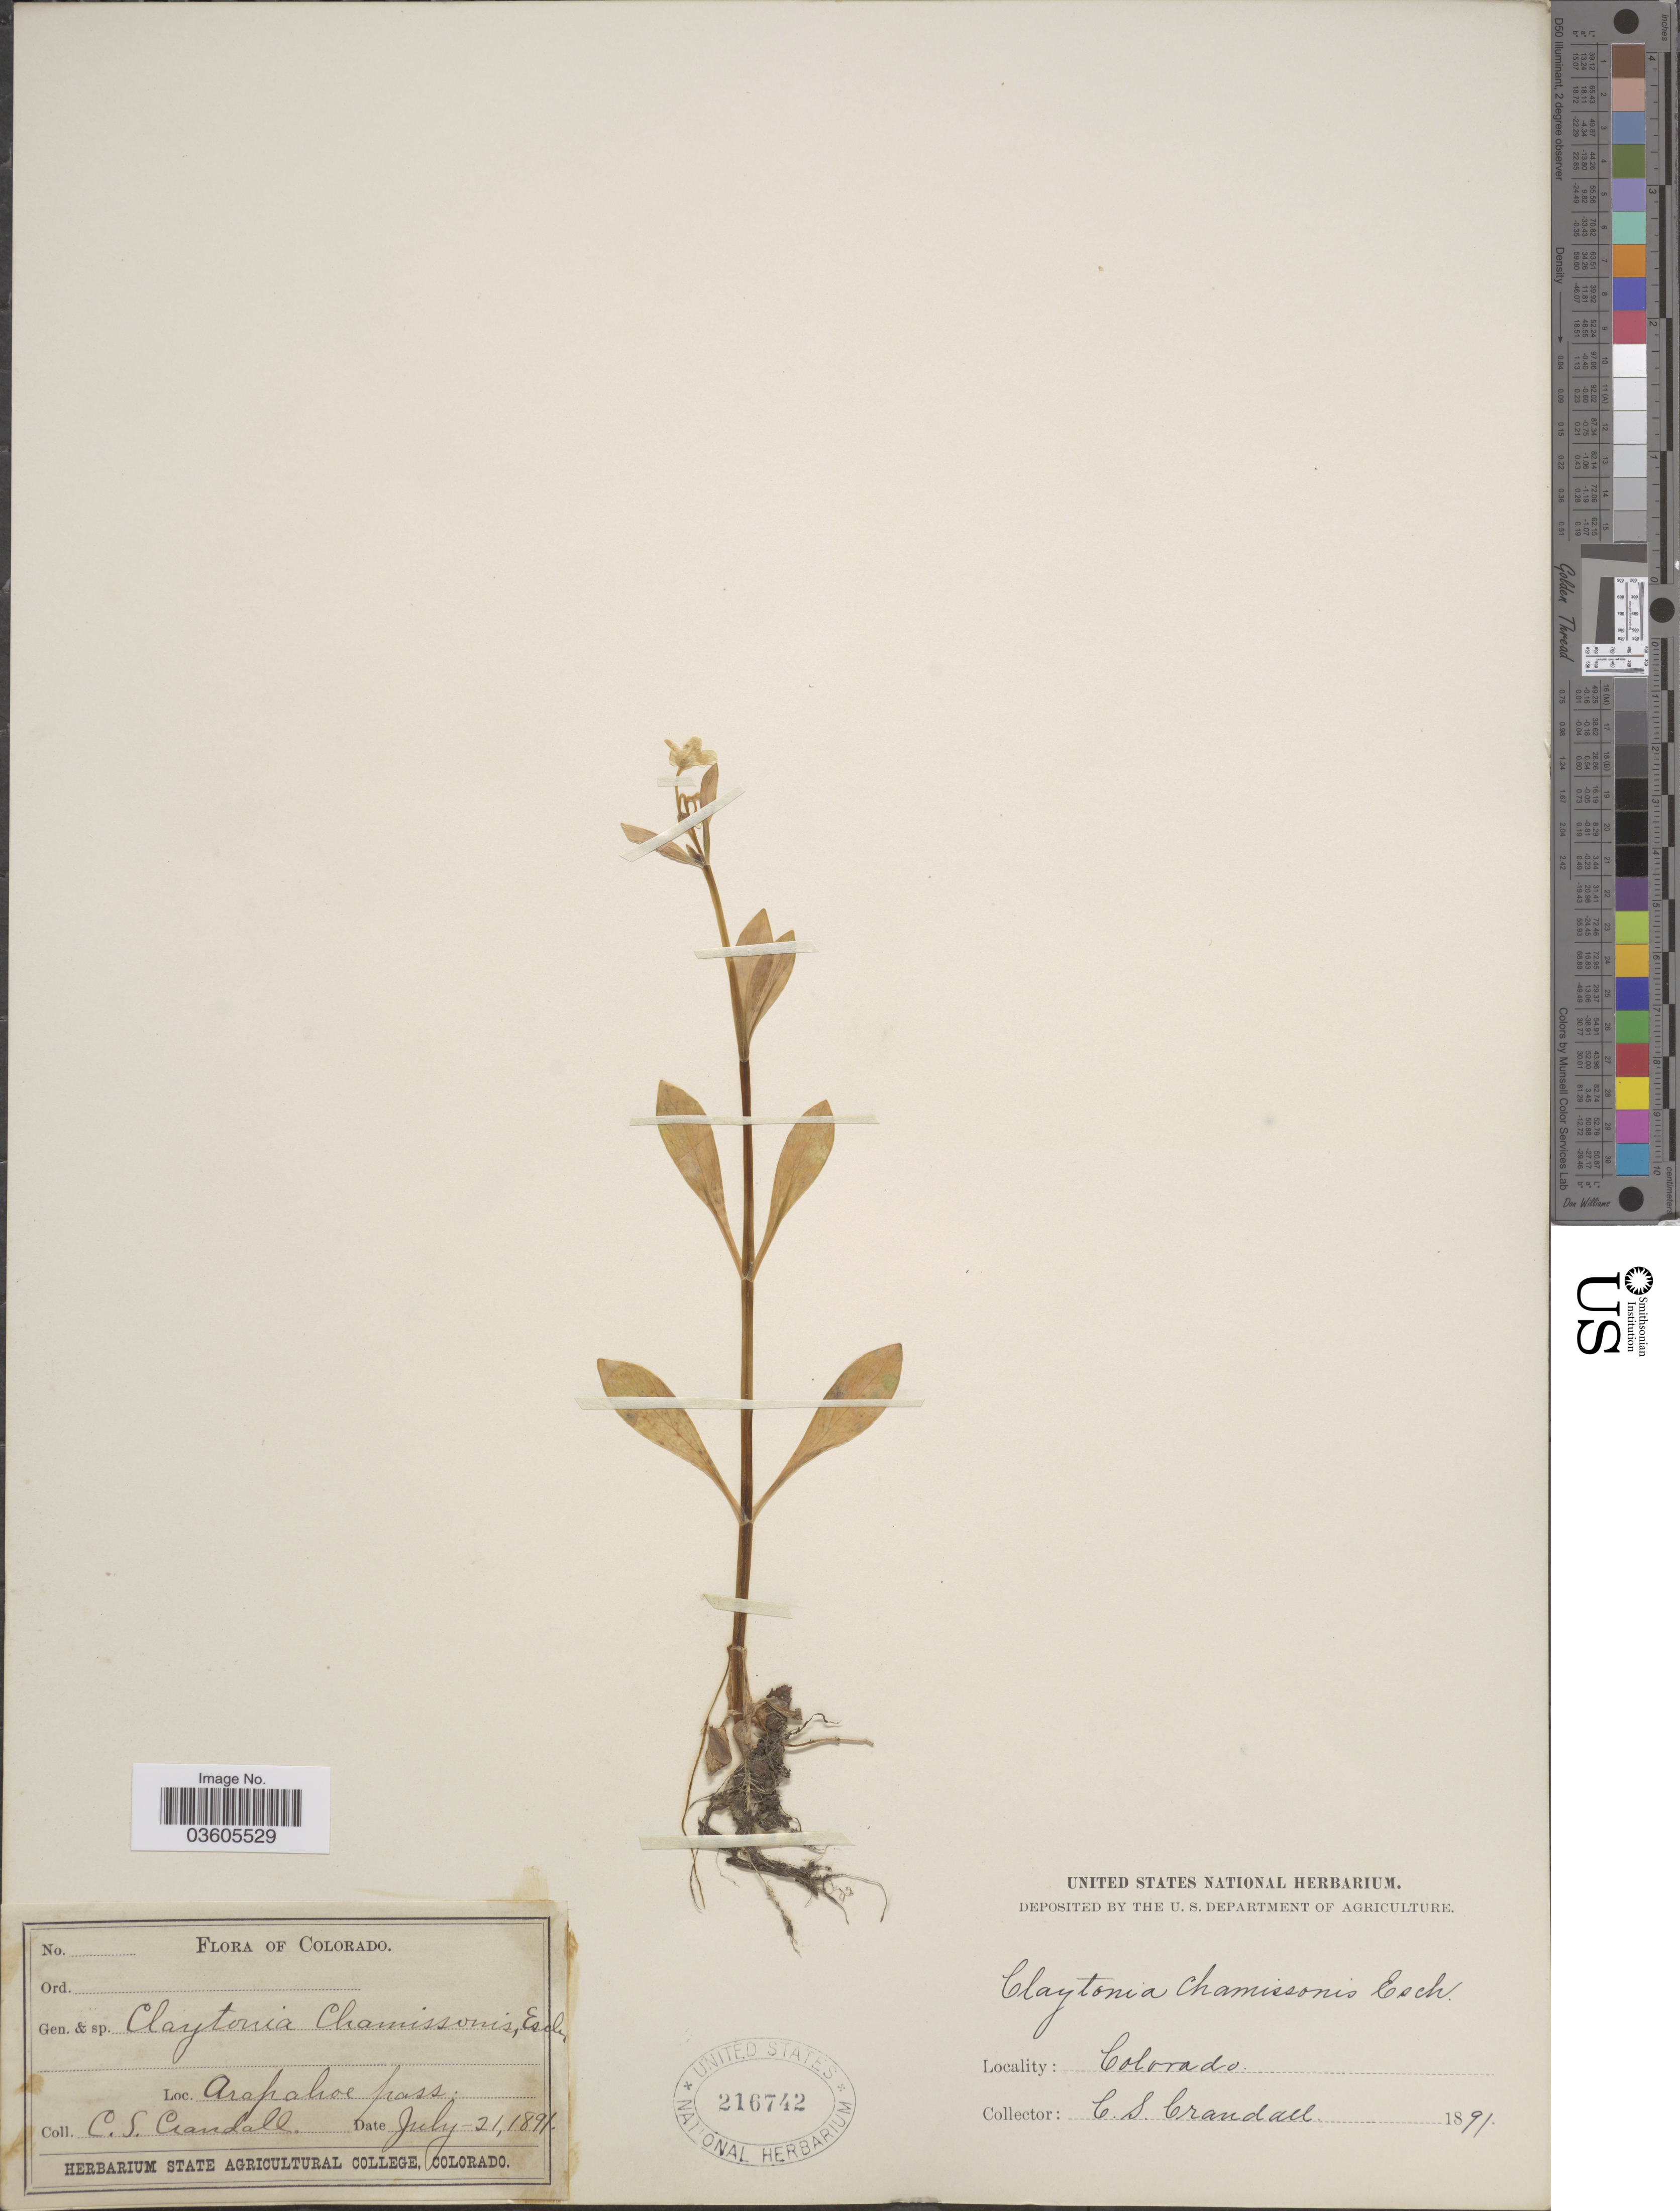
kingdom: Plantae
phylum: Tracheophyta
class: Magnoliopsida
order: Caryophyllales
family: Montiaceae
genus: Montia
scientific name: Montia chamissoi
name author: (Ledeb. ex Spreng.) Greene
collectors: C. Crandall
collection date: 1891-07-21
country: United States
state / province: Colorado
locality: Arapahoe pass.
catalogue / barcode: US 216742